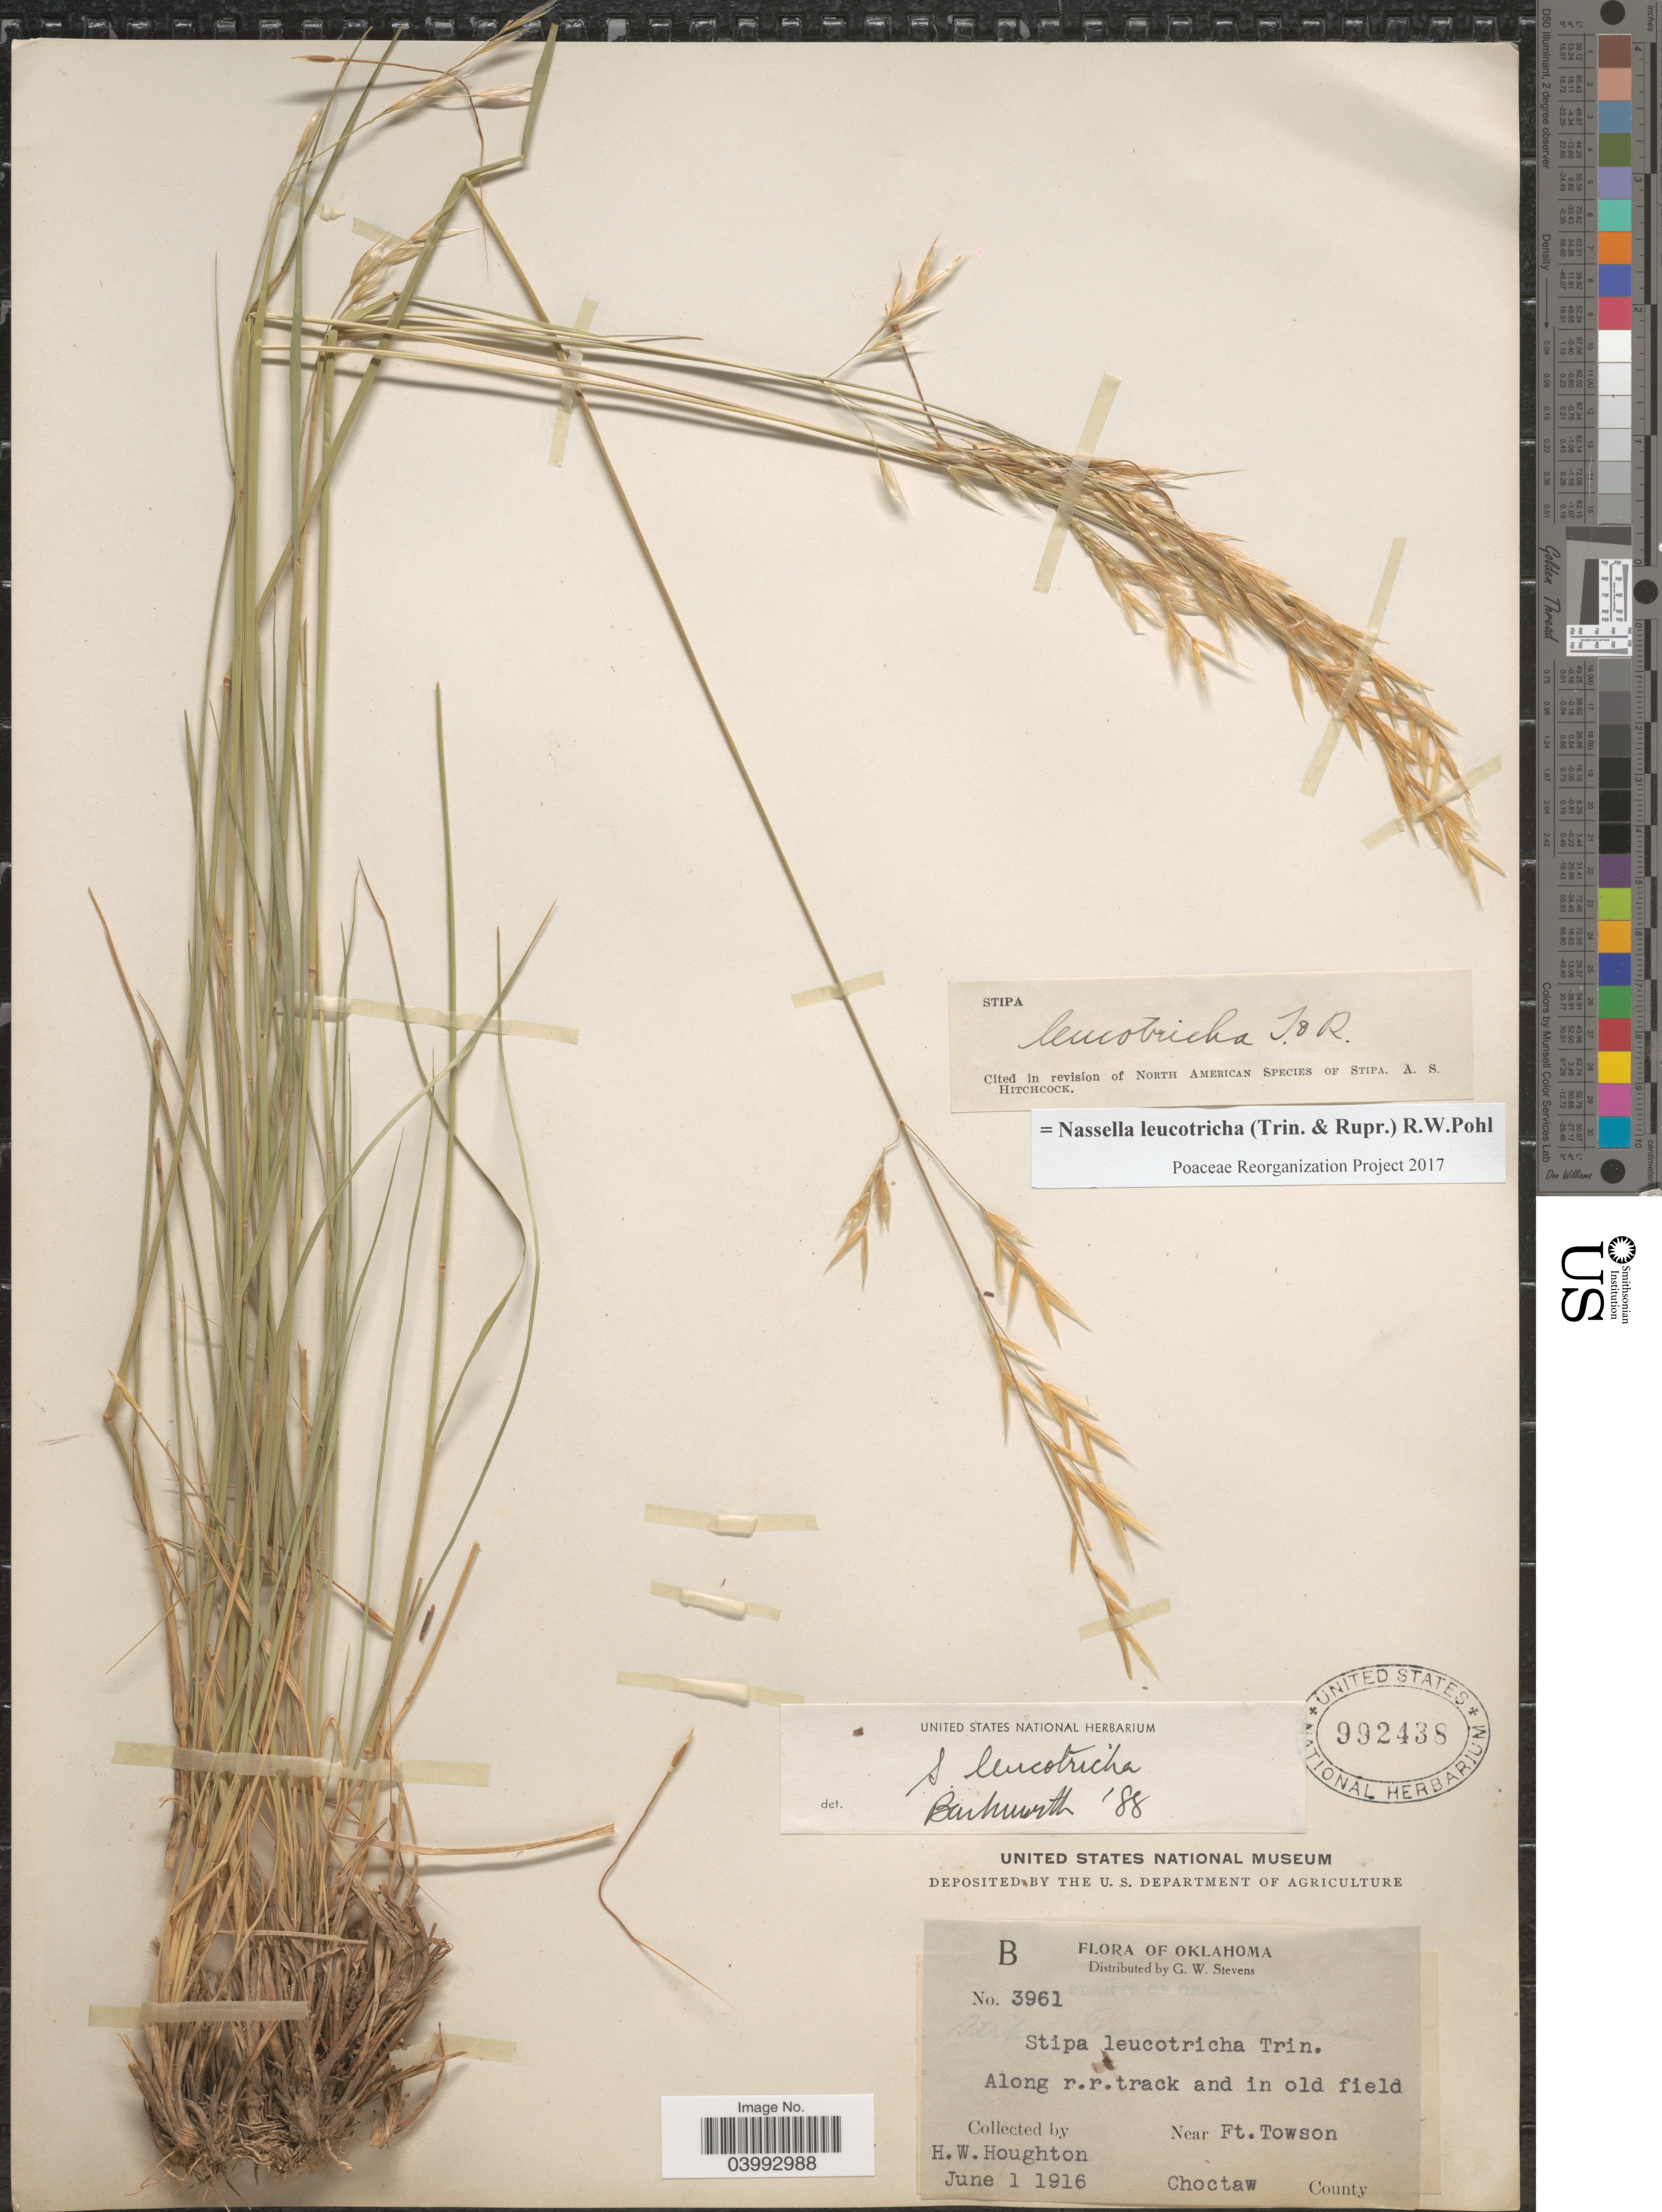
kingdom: Plantae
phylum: Tracheophyta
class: Liliopsida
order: Poales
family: Poaceae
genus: Nassella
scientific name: Nassella leucotricha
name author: (Trin. & Rupr.) R.W. Pohl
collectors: H. Houghton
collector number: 3961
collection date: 1916-06-01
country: United States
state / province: Oklahoma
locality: Along r. r. track and in old field. Near Ft. Towson. Choctaw County.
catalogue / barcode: US 992438